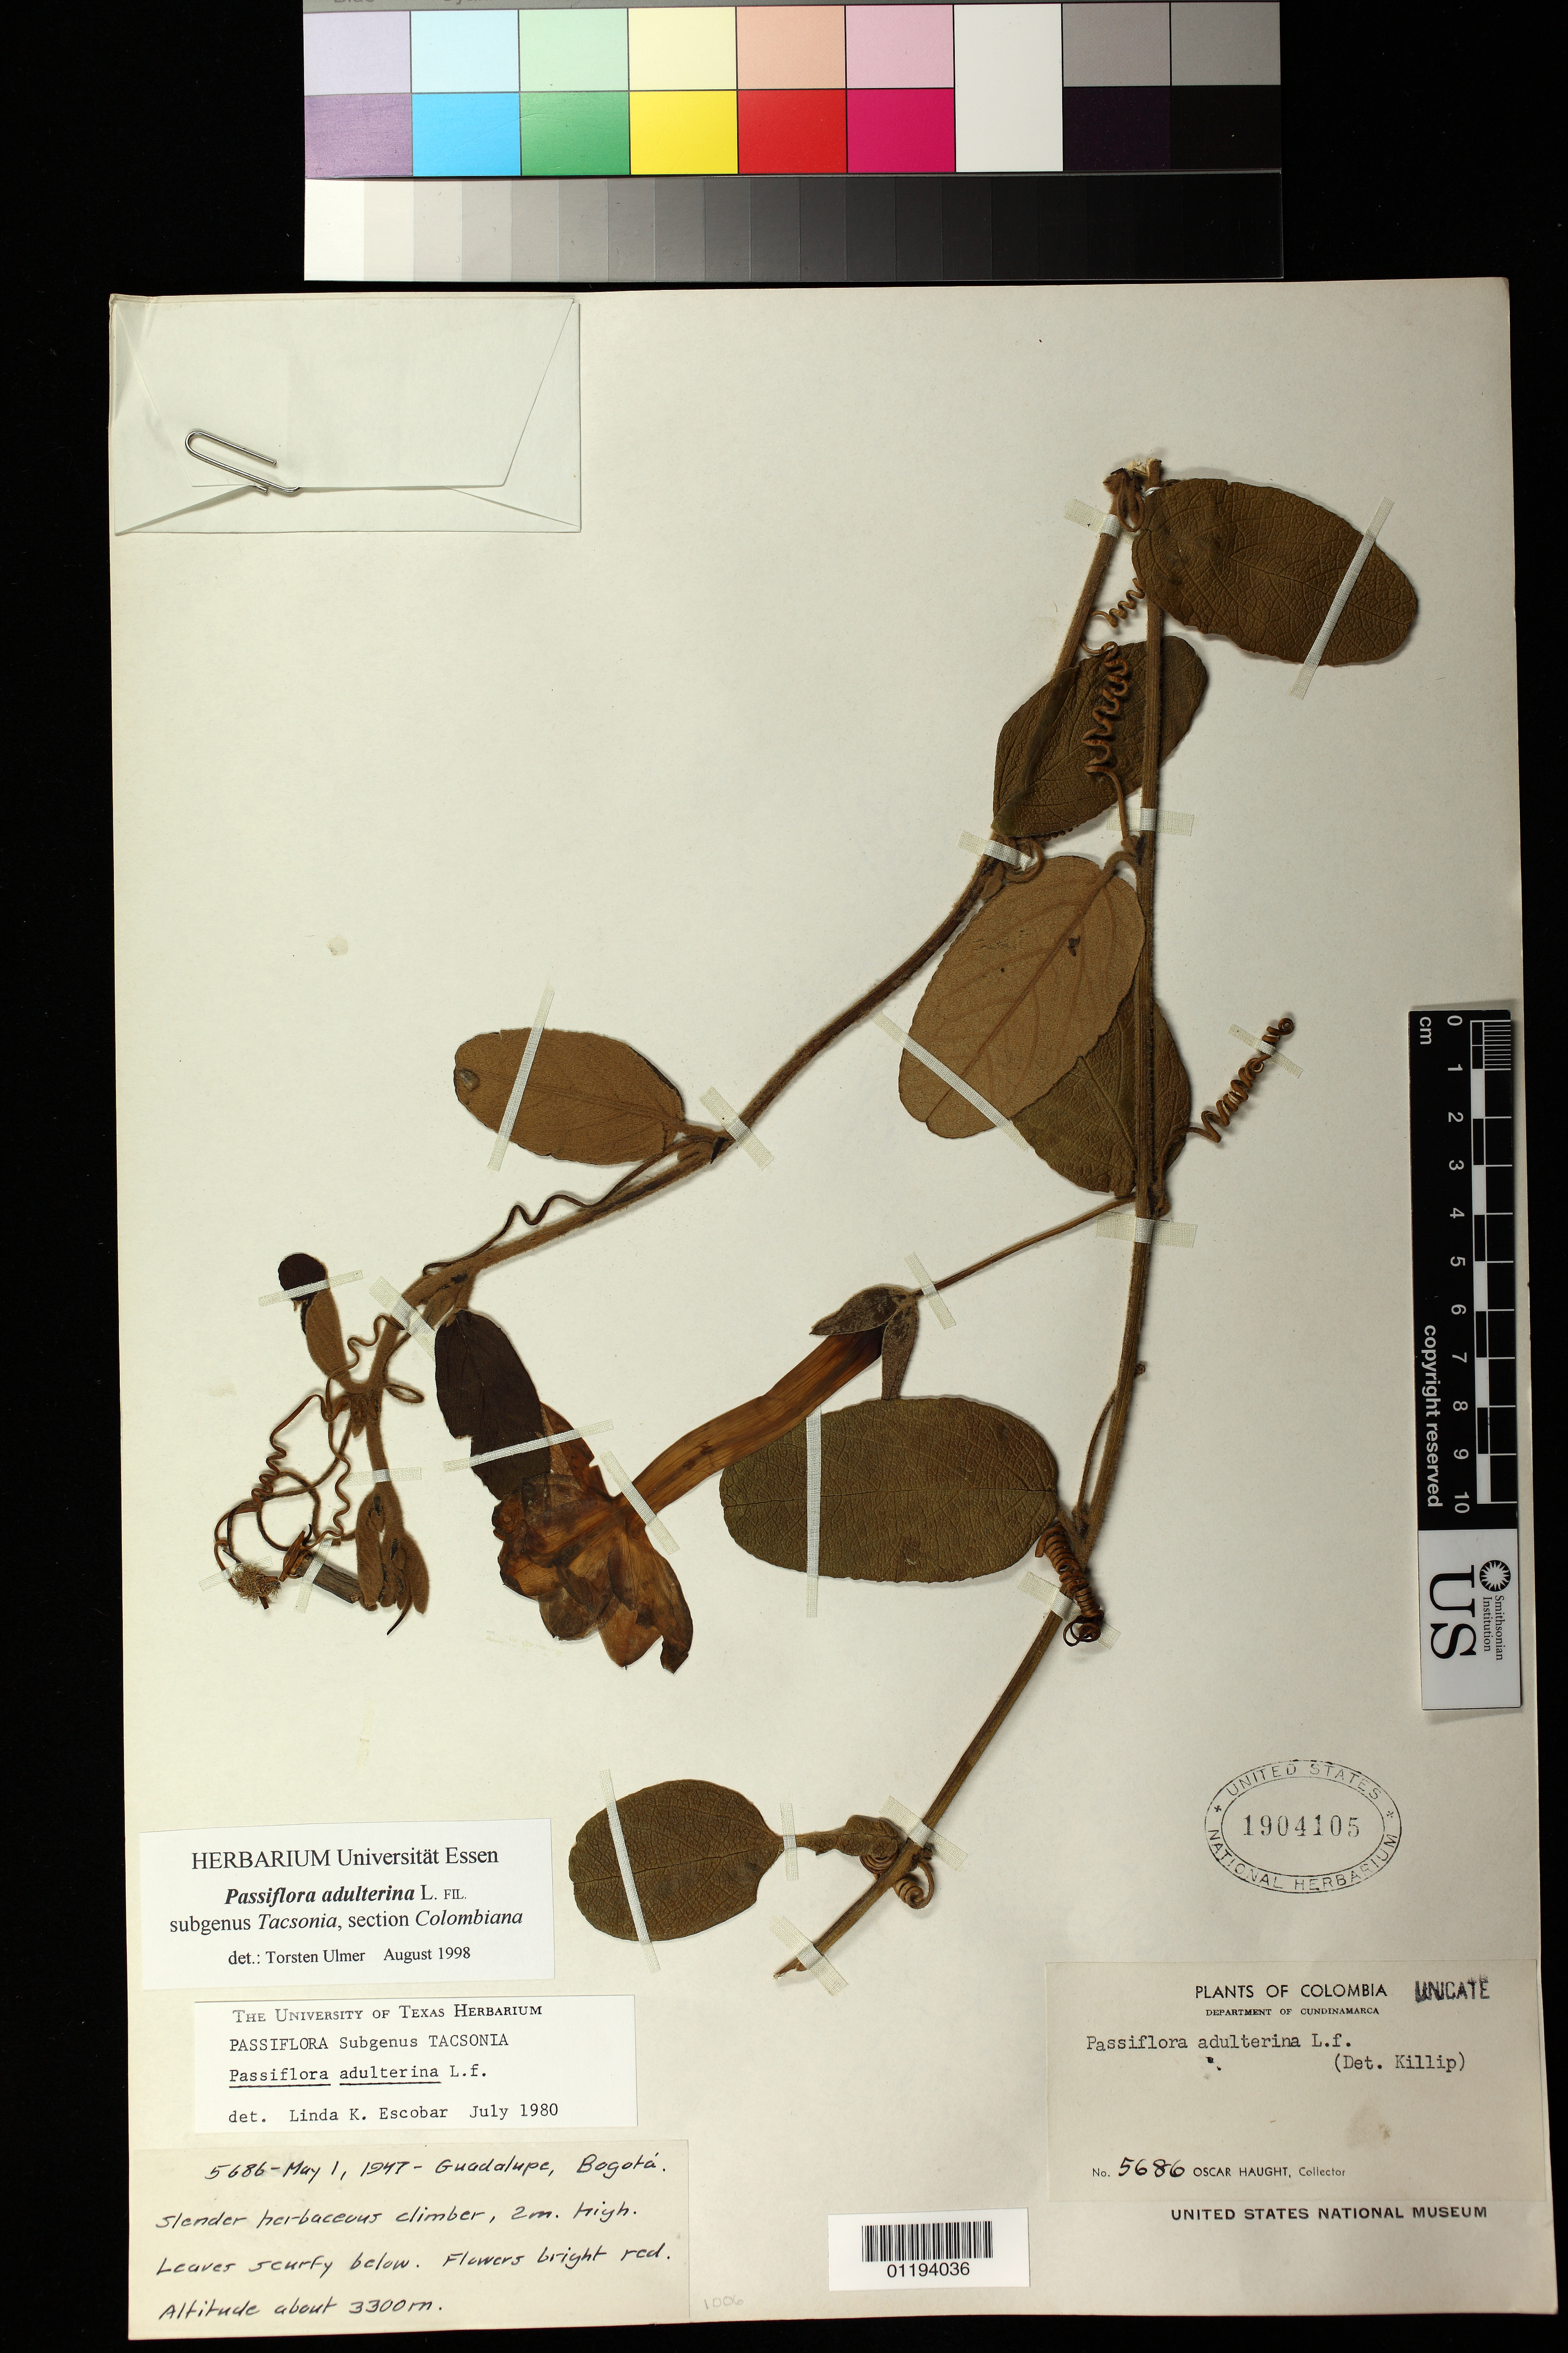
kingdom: Plantae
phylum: Tracheophyta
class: Magnoliopsida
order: Malpighiales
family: Passifloraceae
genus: Passiflora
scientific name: Passiflora adulterina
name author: L. f.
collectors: O. L. Haught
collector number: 5686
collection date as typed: May 1 1947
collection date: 1947-05-01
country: Colombia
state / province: Bogota D.C.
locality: Guadalupe, Bogota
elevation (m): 3300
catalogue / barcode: US 1904105